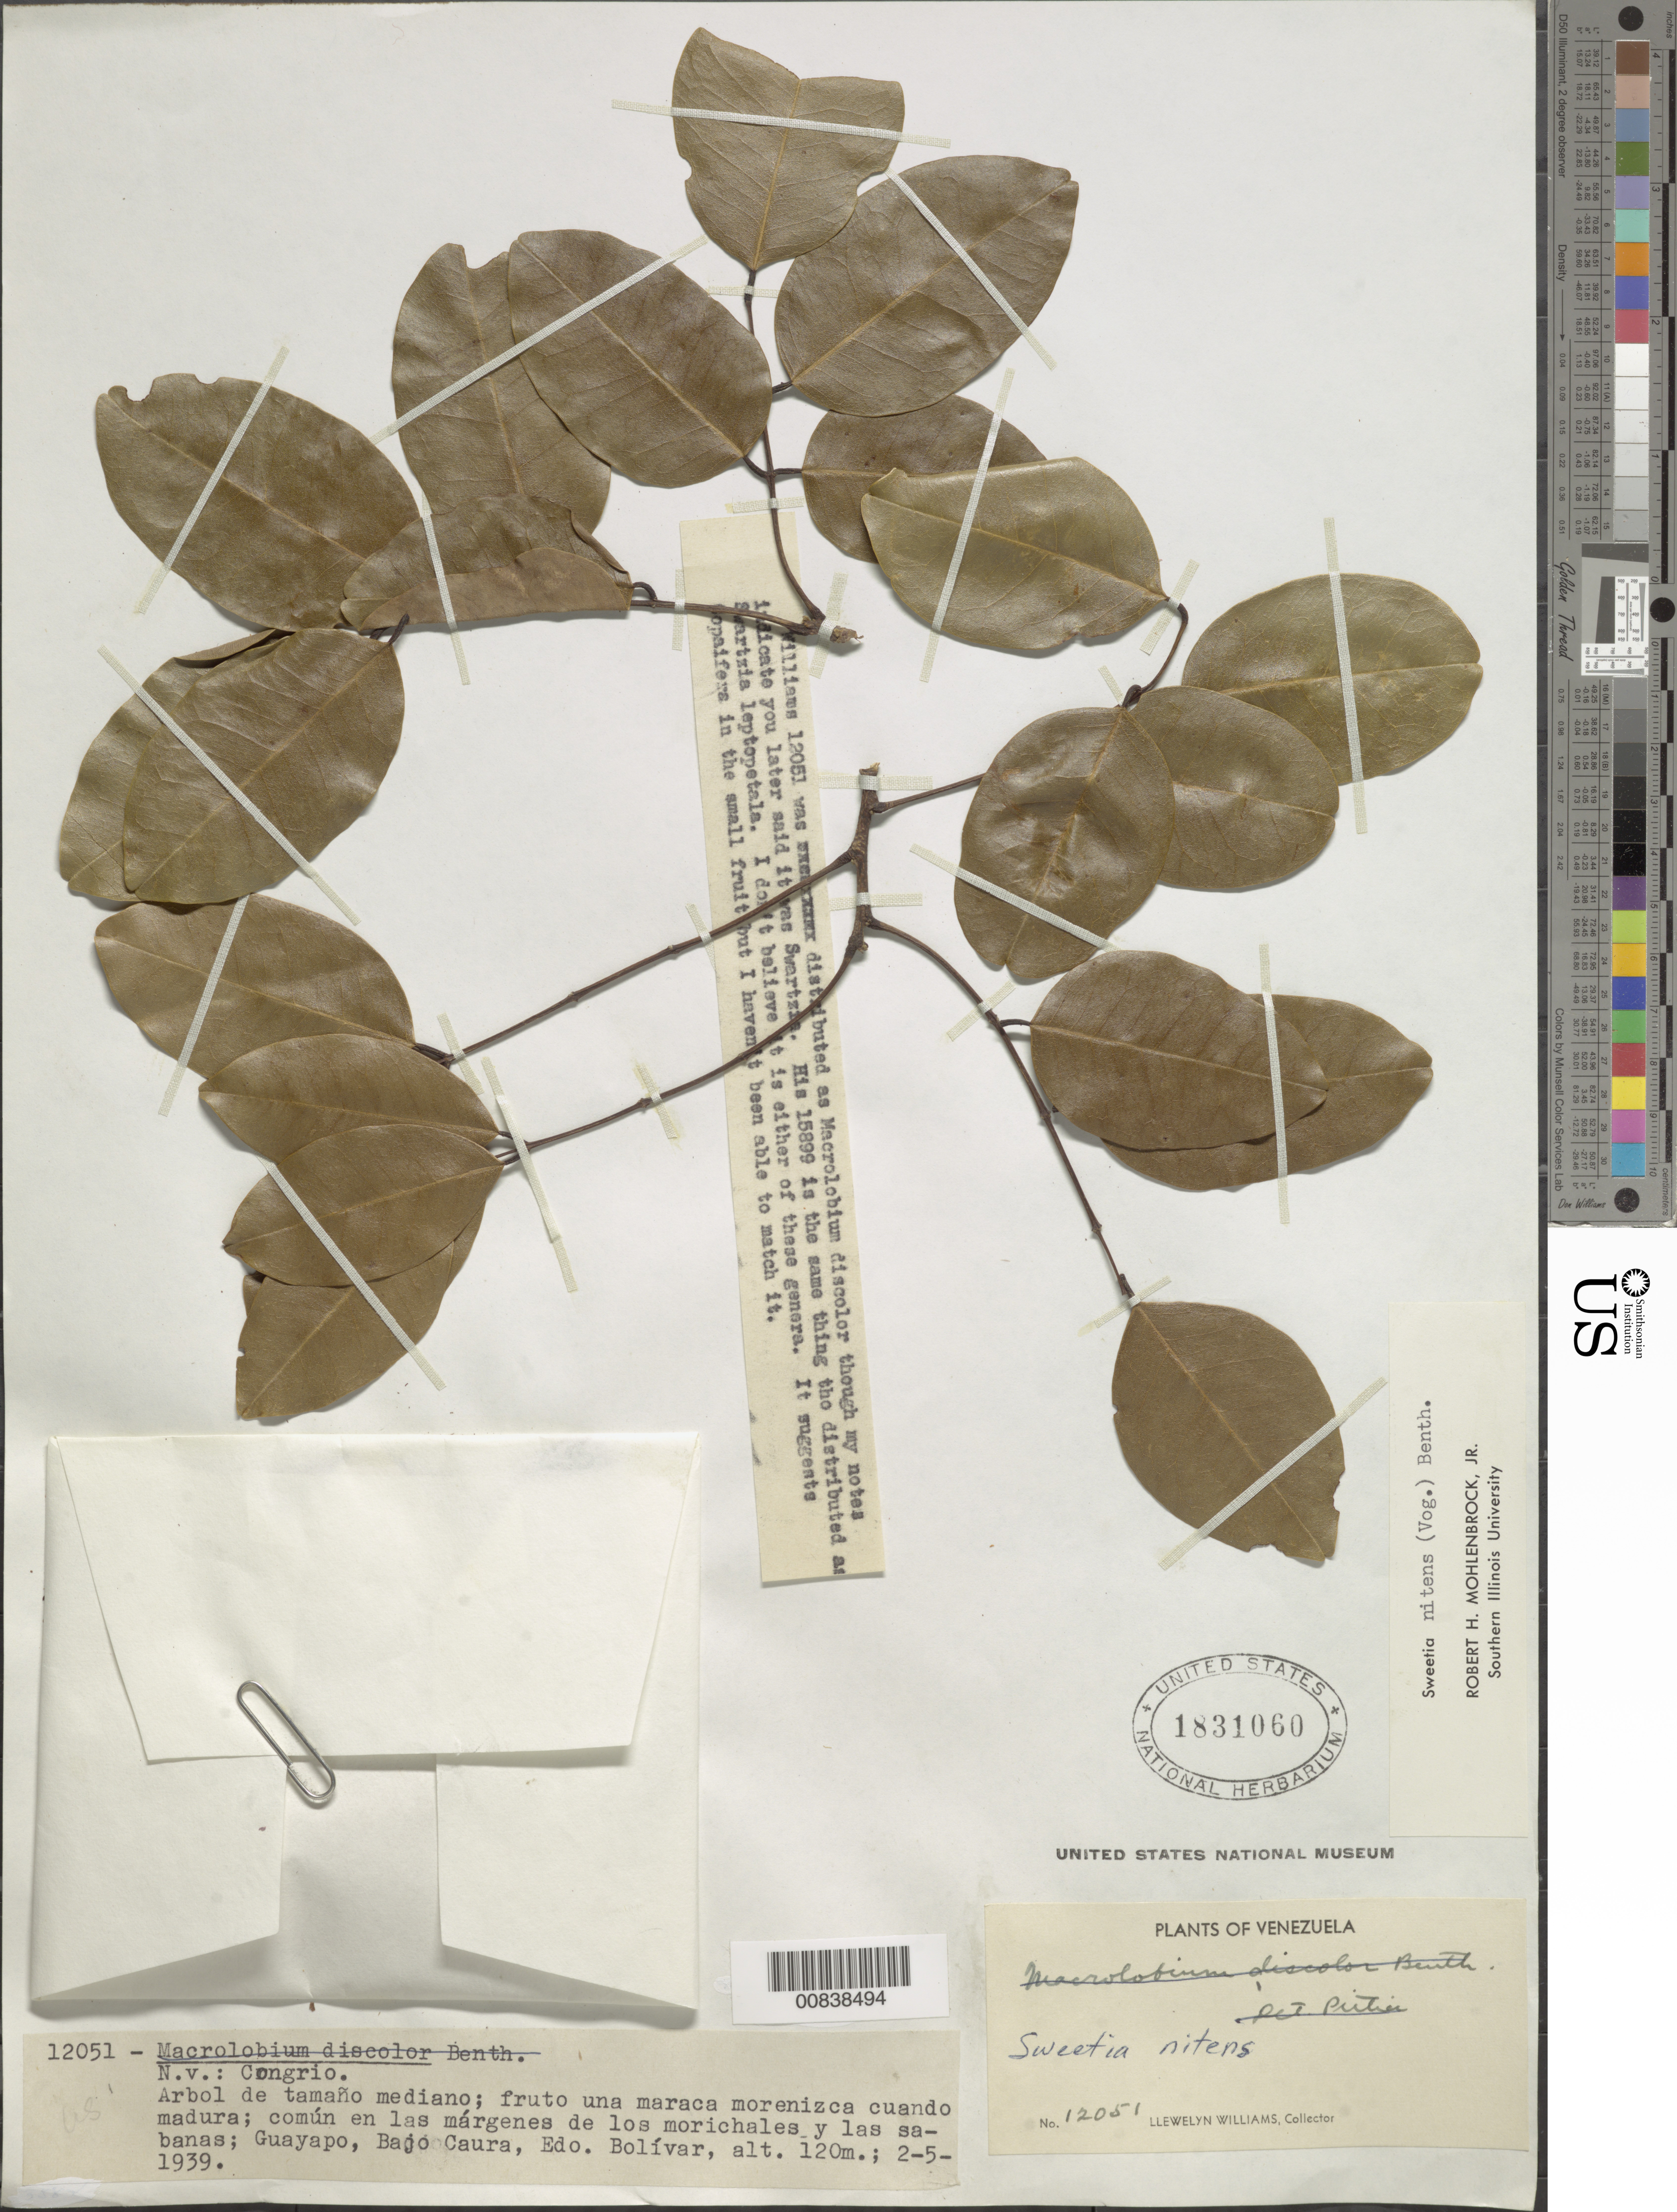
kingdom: Plantae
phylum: Tracheophyta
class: Magnoliopsida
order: Fabales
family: Fabaceae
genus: Acosmium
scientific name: Acosmium nitens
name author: (Vogel) Yakovlev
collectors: Ll. Williams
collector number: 12051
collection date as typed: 2-May-39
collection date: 1939-05-02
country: Venezuela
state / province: Bolívar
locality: Guayapo, Bajo Caura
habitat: Margenes de los morichales y las sabanas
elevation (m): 120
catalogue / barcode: US 1831060